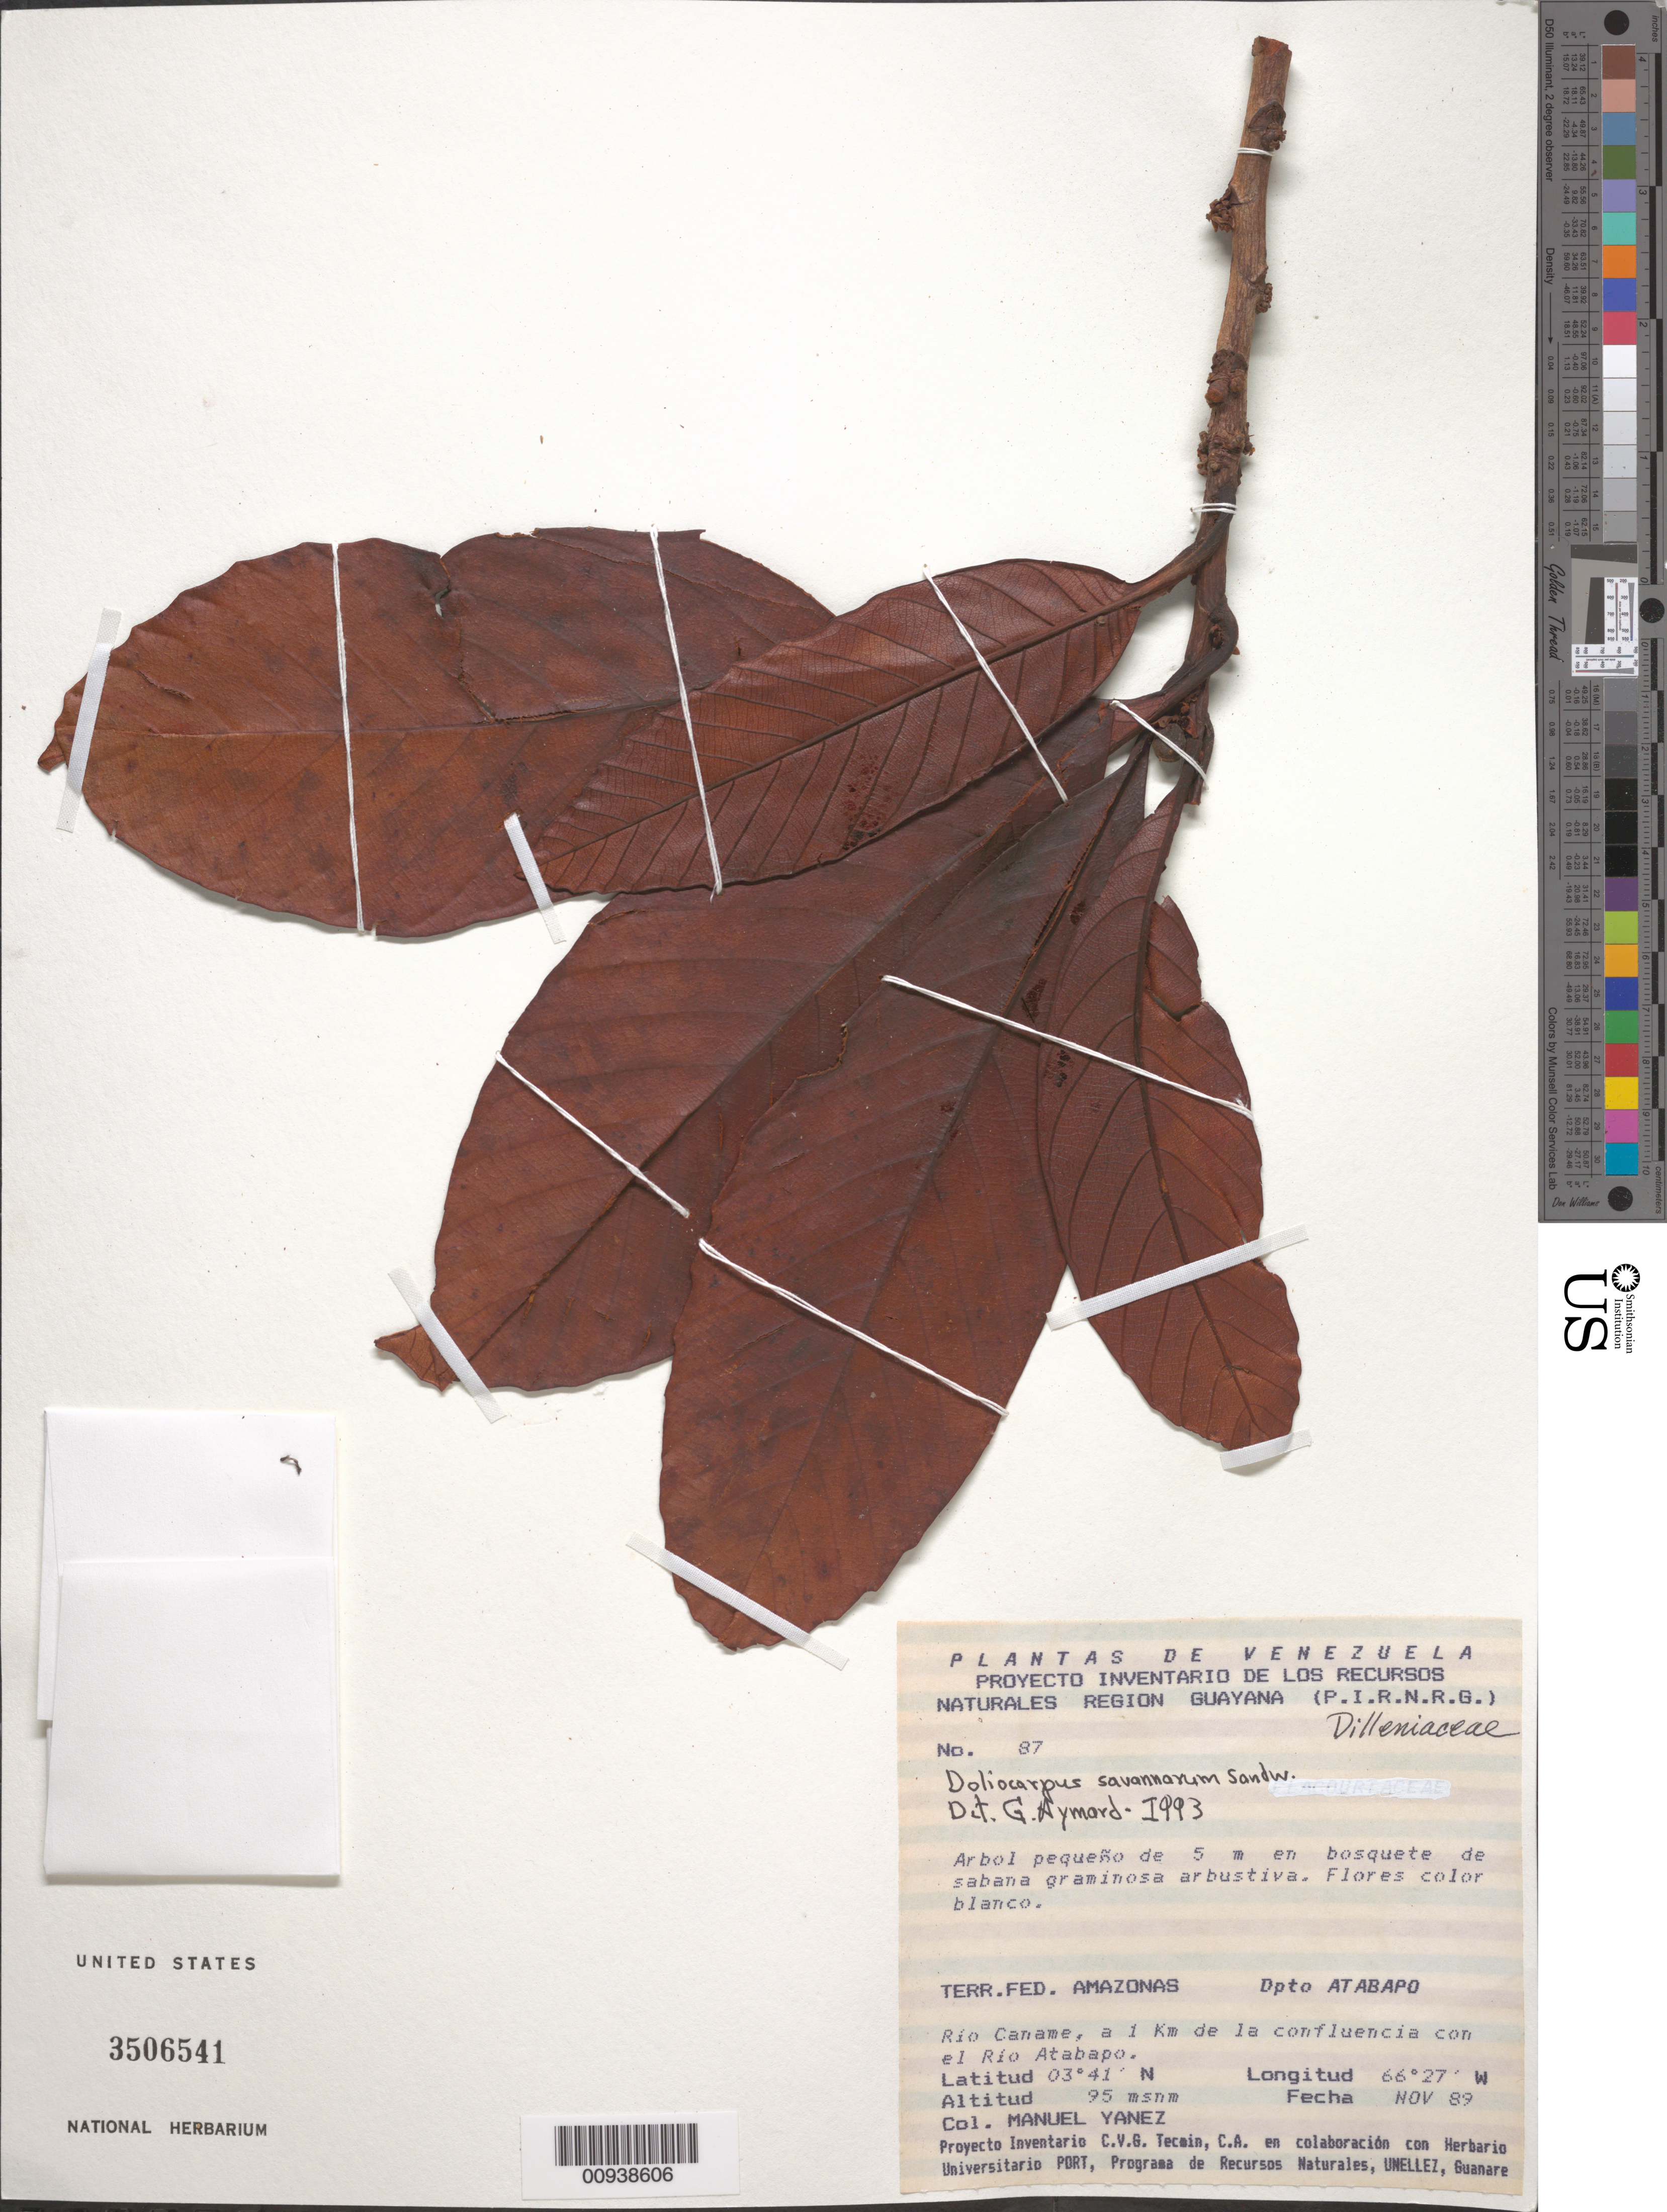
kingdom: Plantae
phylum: Tracheophyta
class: Magnoliopsida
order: Dilleniales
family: Dilleniaceae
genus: Doliocarpus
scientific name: Doliocarpus liesneri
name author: Aymard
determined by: Victor Longhi Monzoli, João, (BRAZIL)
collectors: M. Yanez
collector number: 87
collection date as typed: Nov-89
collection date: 1989-11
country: Venezuela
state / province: Amazonas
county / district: Atabapo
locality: Río Caname, a 1 km de la confluencia con el río Atabapo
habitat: Bosquete de sabana graminosa arbustiva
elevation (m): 95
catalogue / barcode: US 3506541